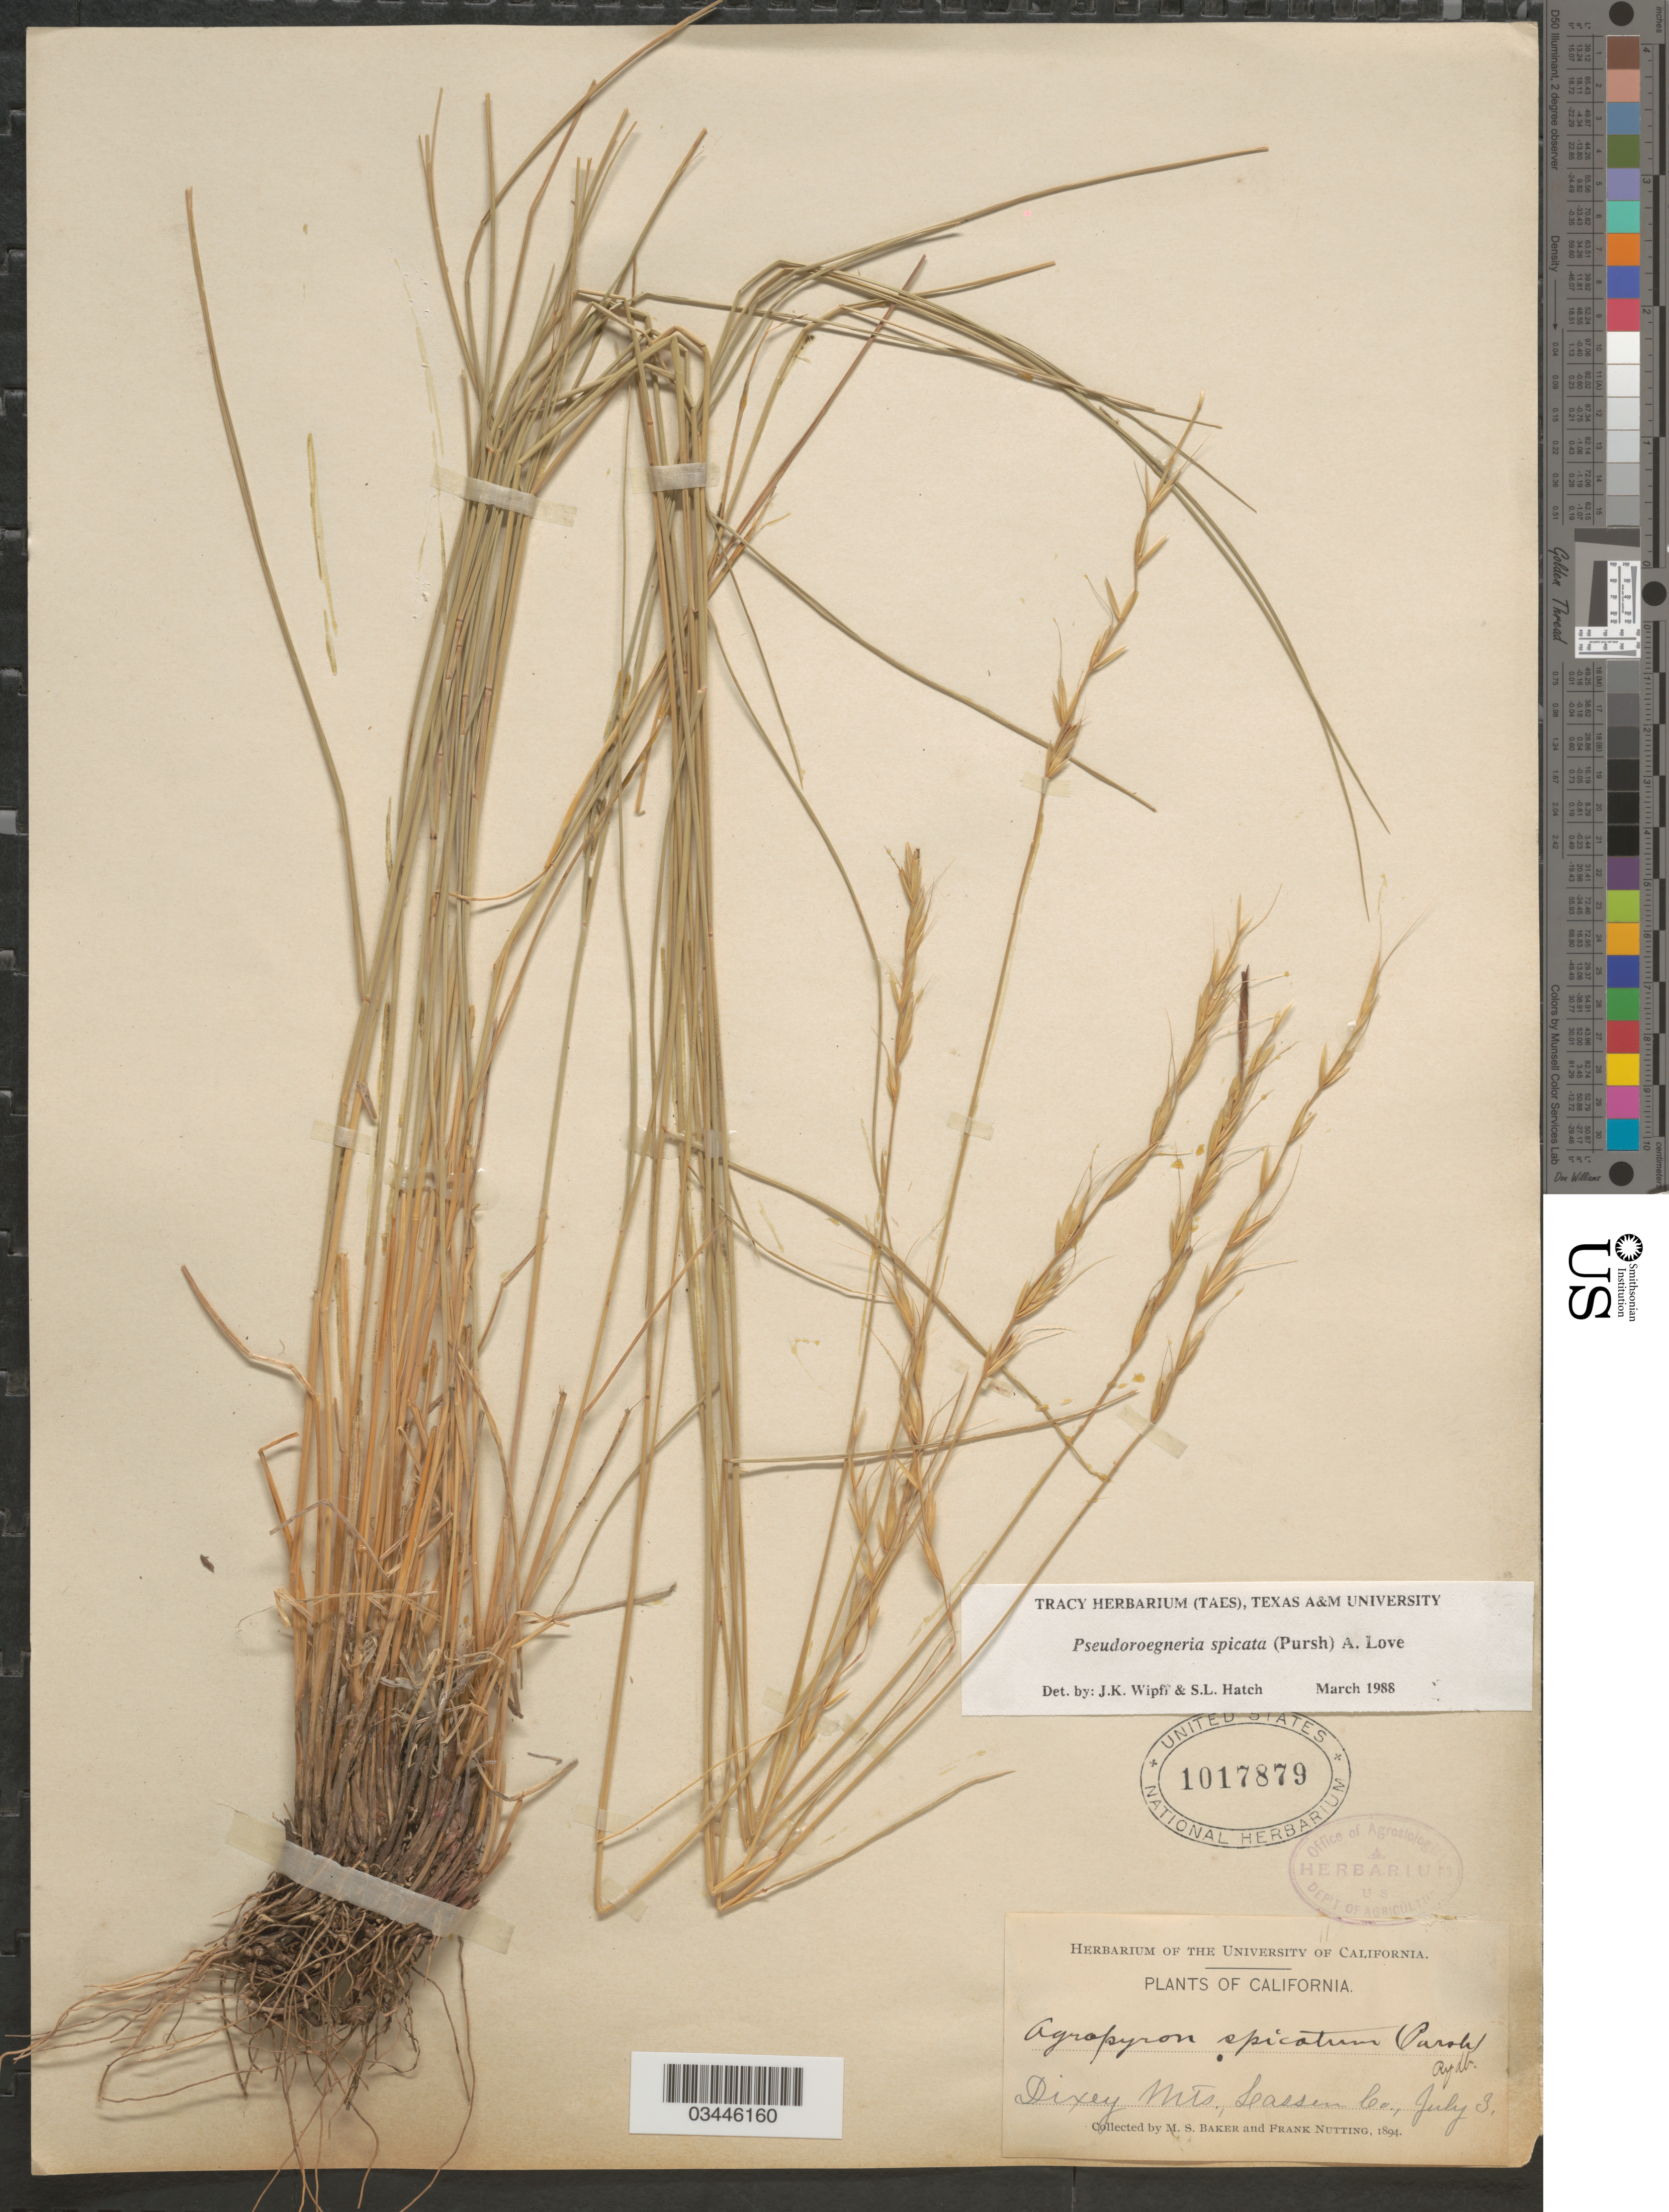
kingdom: Plantae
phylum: Tracheophyta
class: Liliopsida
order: Poales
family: Poaceae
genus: Pseudoroegneria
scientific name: Pseudoroegneria spicata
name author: (Pursh) Á. Löve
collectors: M. S. Baker & F. Nutting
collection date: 1894-07-03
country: United States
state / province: California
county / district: Lassen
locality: Dixey Mts., Lassen Co.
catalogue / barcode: US 1017879